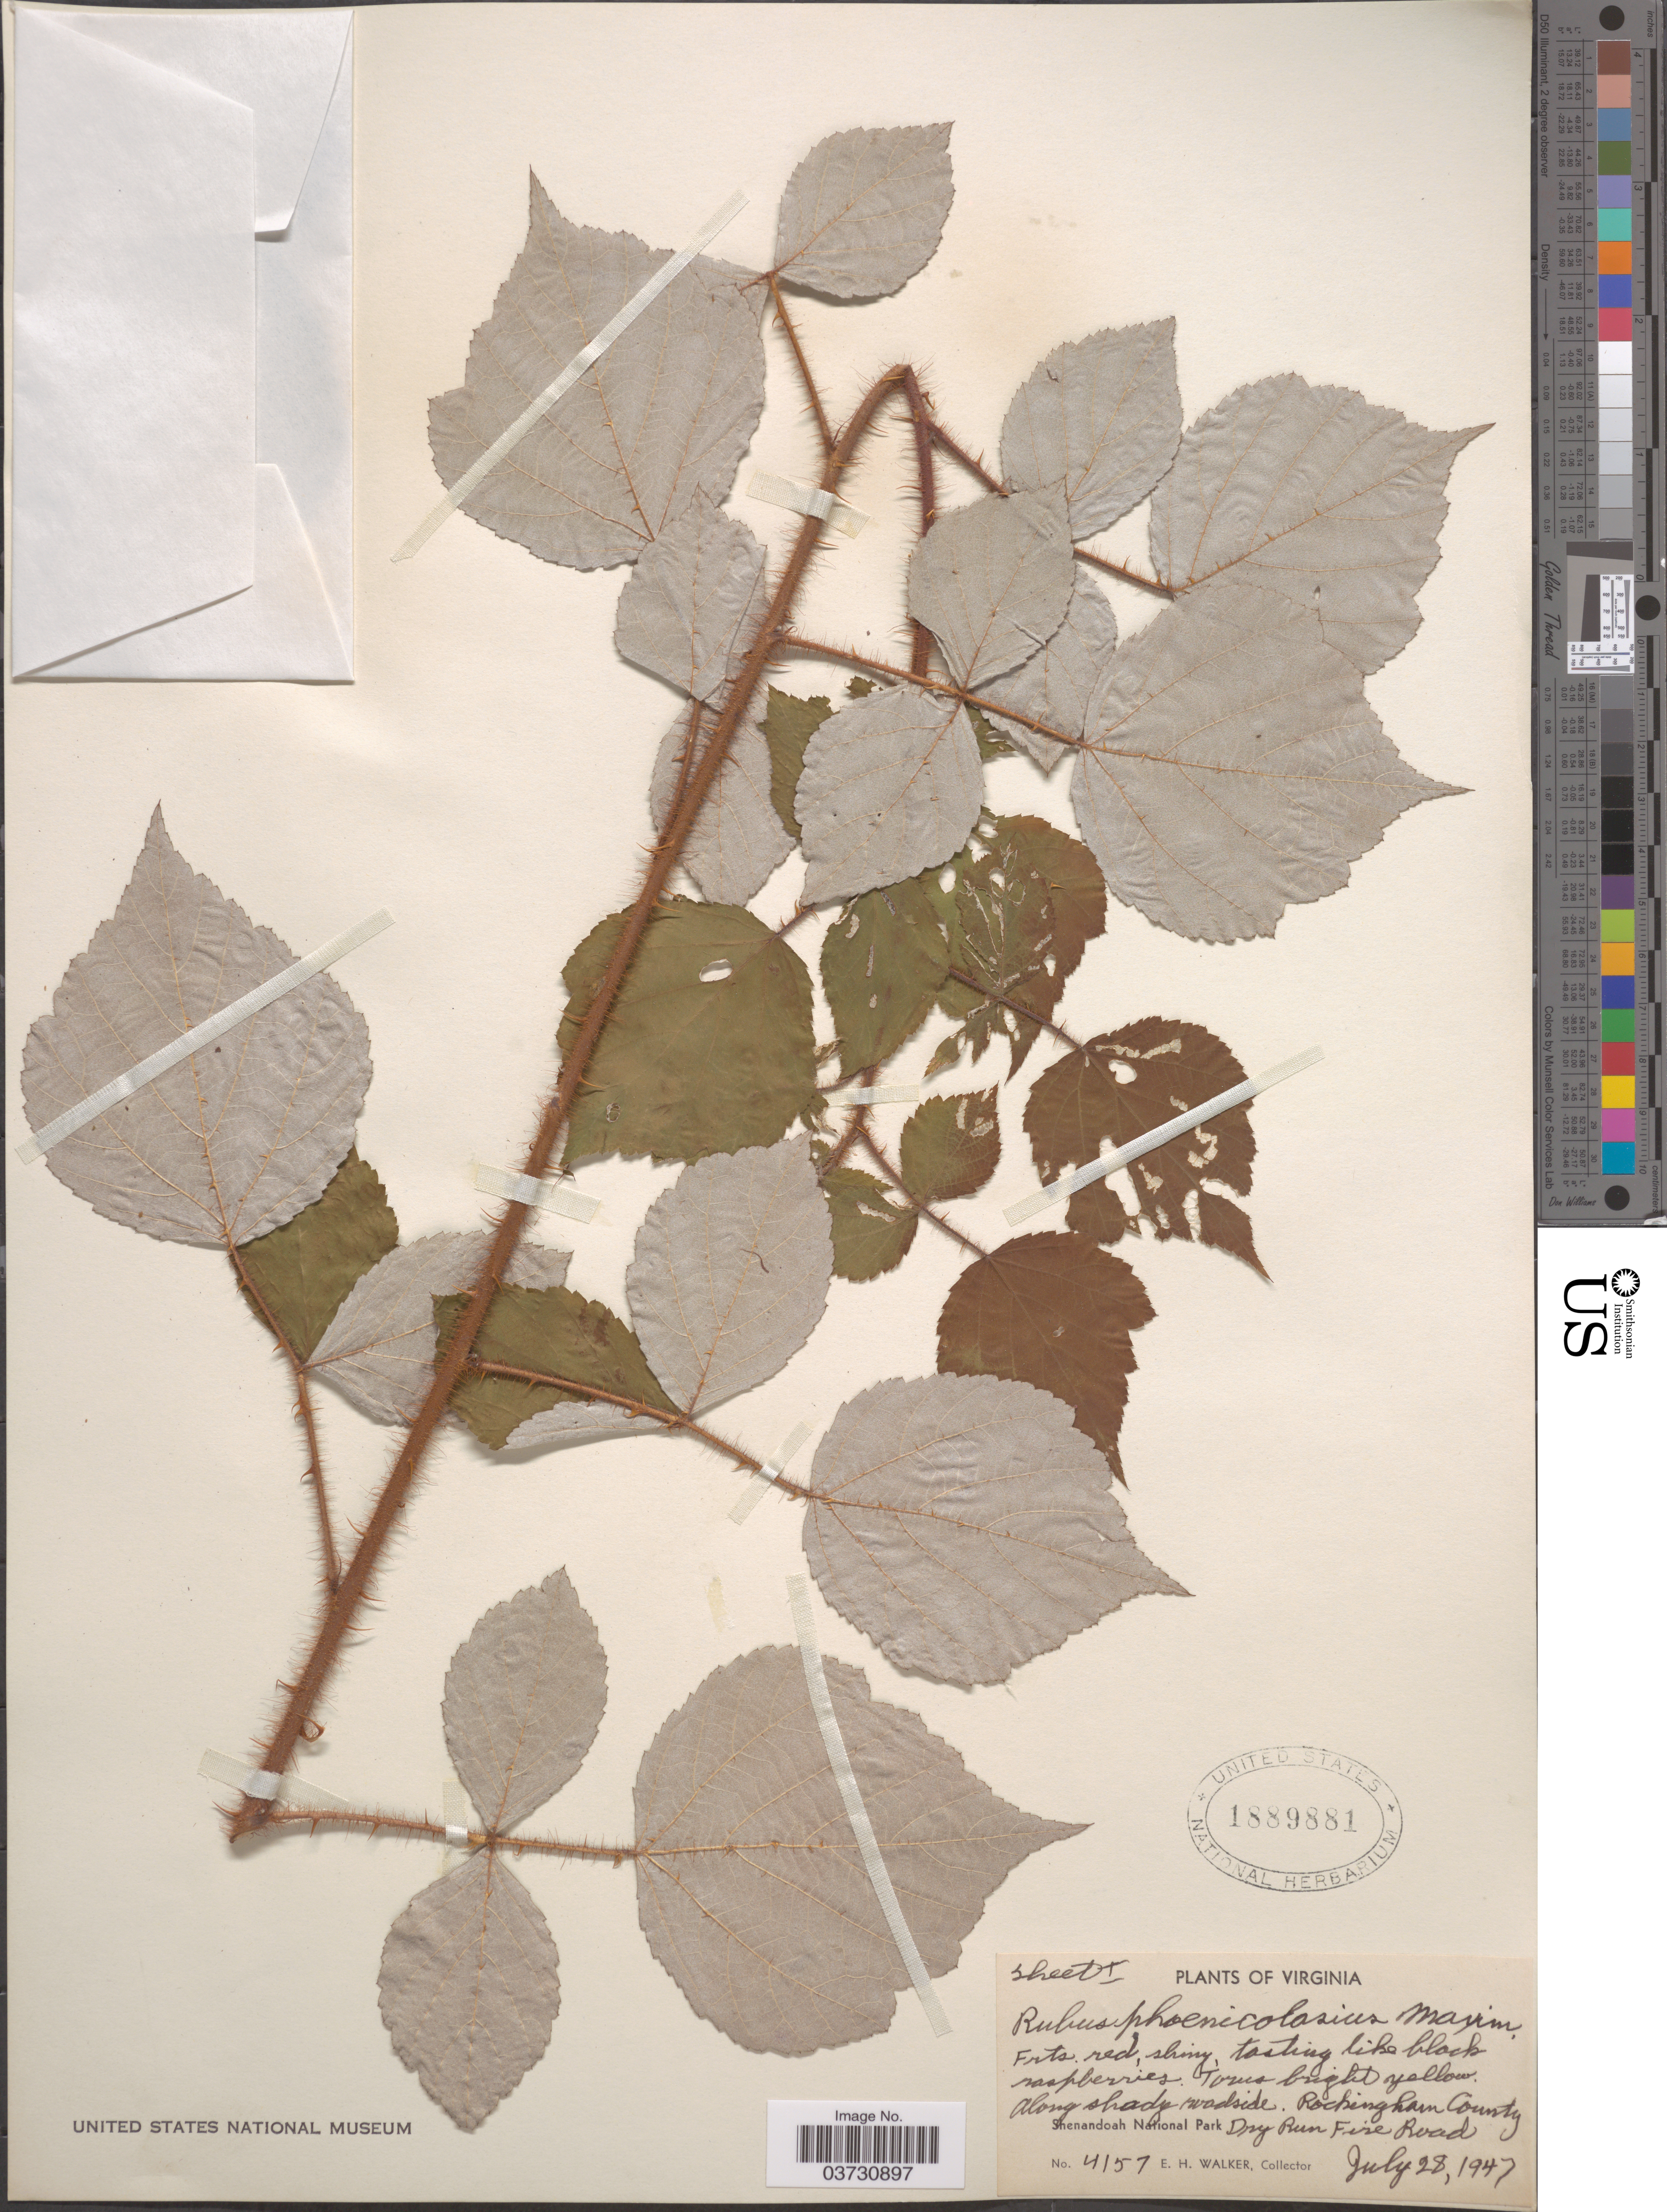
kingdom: Plantae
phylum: Tracheophyta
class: Magnoliopsida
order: Rosales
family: Rosaceae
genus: Rubus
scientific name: Rubus phoenicolasius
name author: Maxim.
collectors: E. H. Walker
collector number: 4157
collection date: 1947-07-28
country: United States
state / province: Virginia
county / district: Rockingham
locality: Along shady roadside, Shenandoah National Park Dry Run Fire Road.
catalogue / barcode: US 1889881